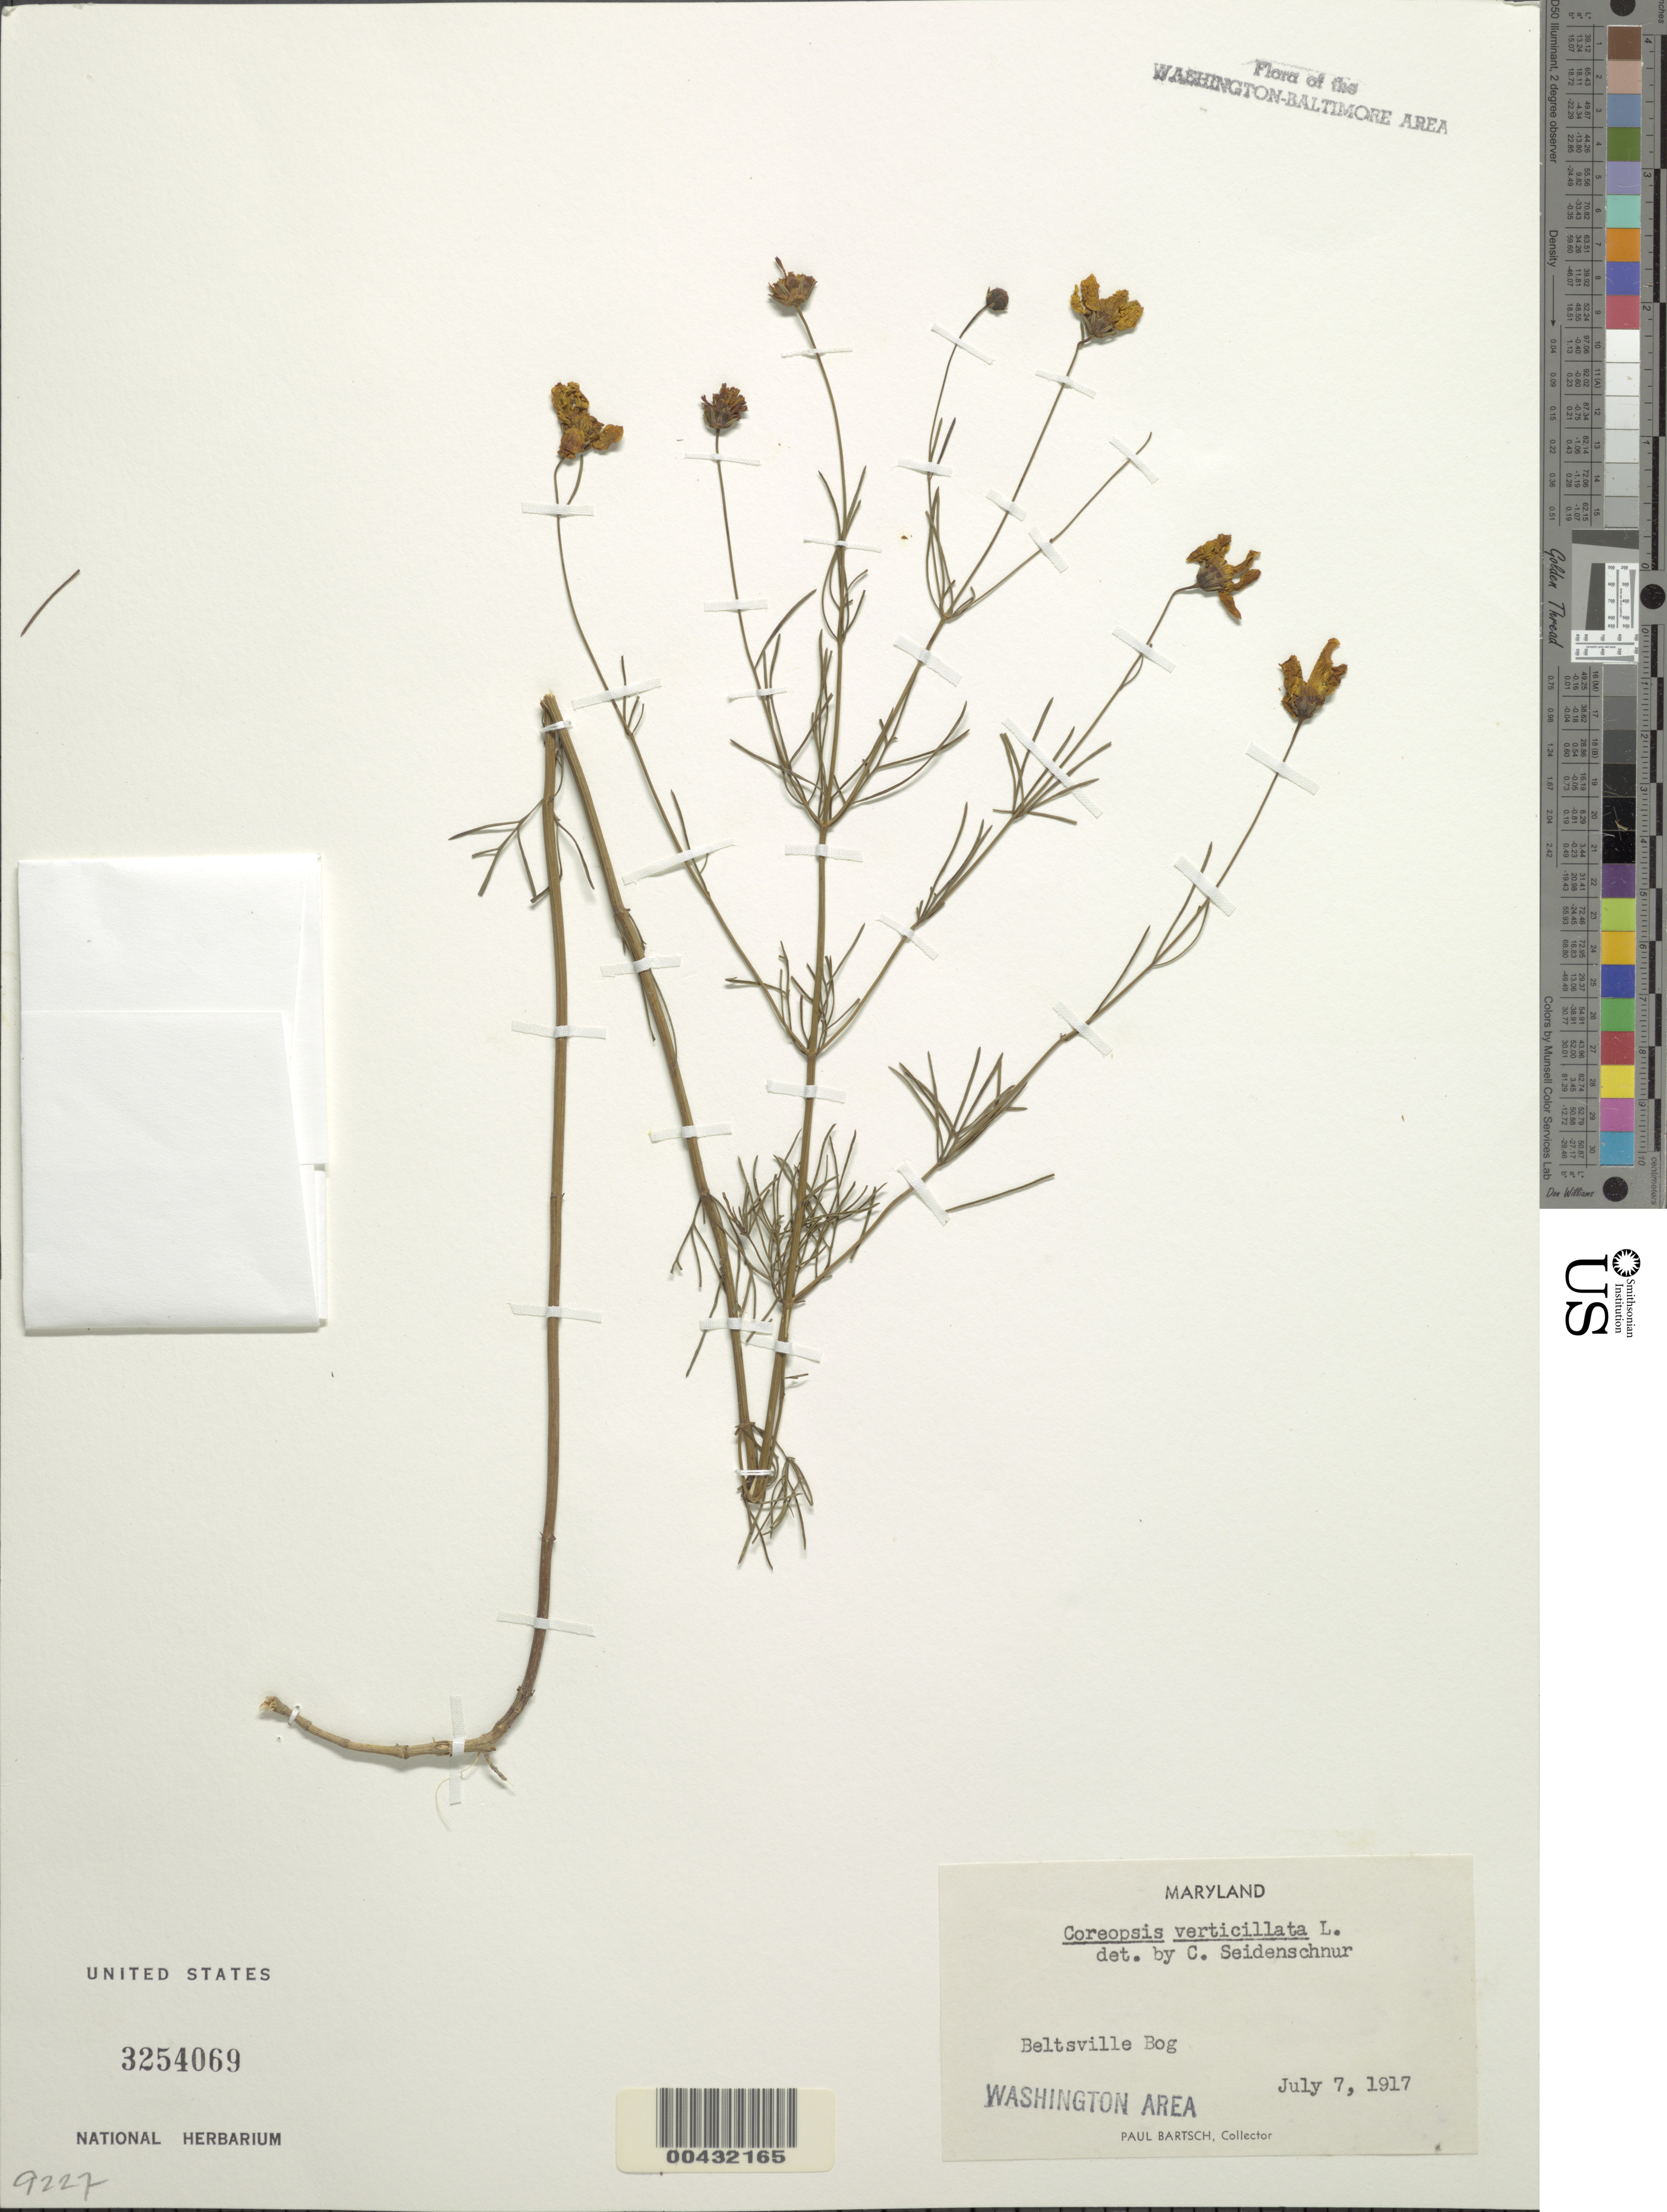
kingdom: Plantae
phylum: Tracheophyta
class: Magnoliopsida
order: Asterales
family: Asteraceae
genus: Coreopsis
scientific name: Coreopsis verticillata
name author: L.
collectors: P. Bartsch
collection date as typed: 07 Jul 1917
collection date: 1917-07-07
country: United States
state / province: Maryland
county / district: Prince George's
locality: Beltsville Bog, (Powder Mill Bogs)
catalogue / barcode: US 3254069